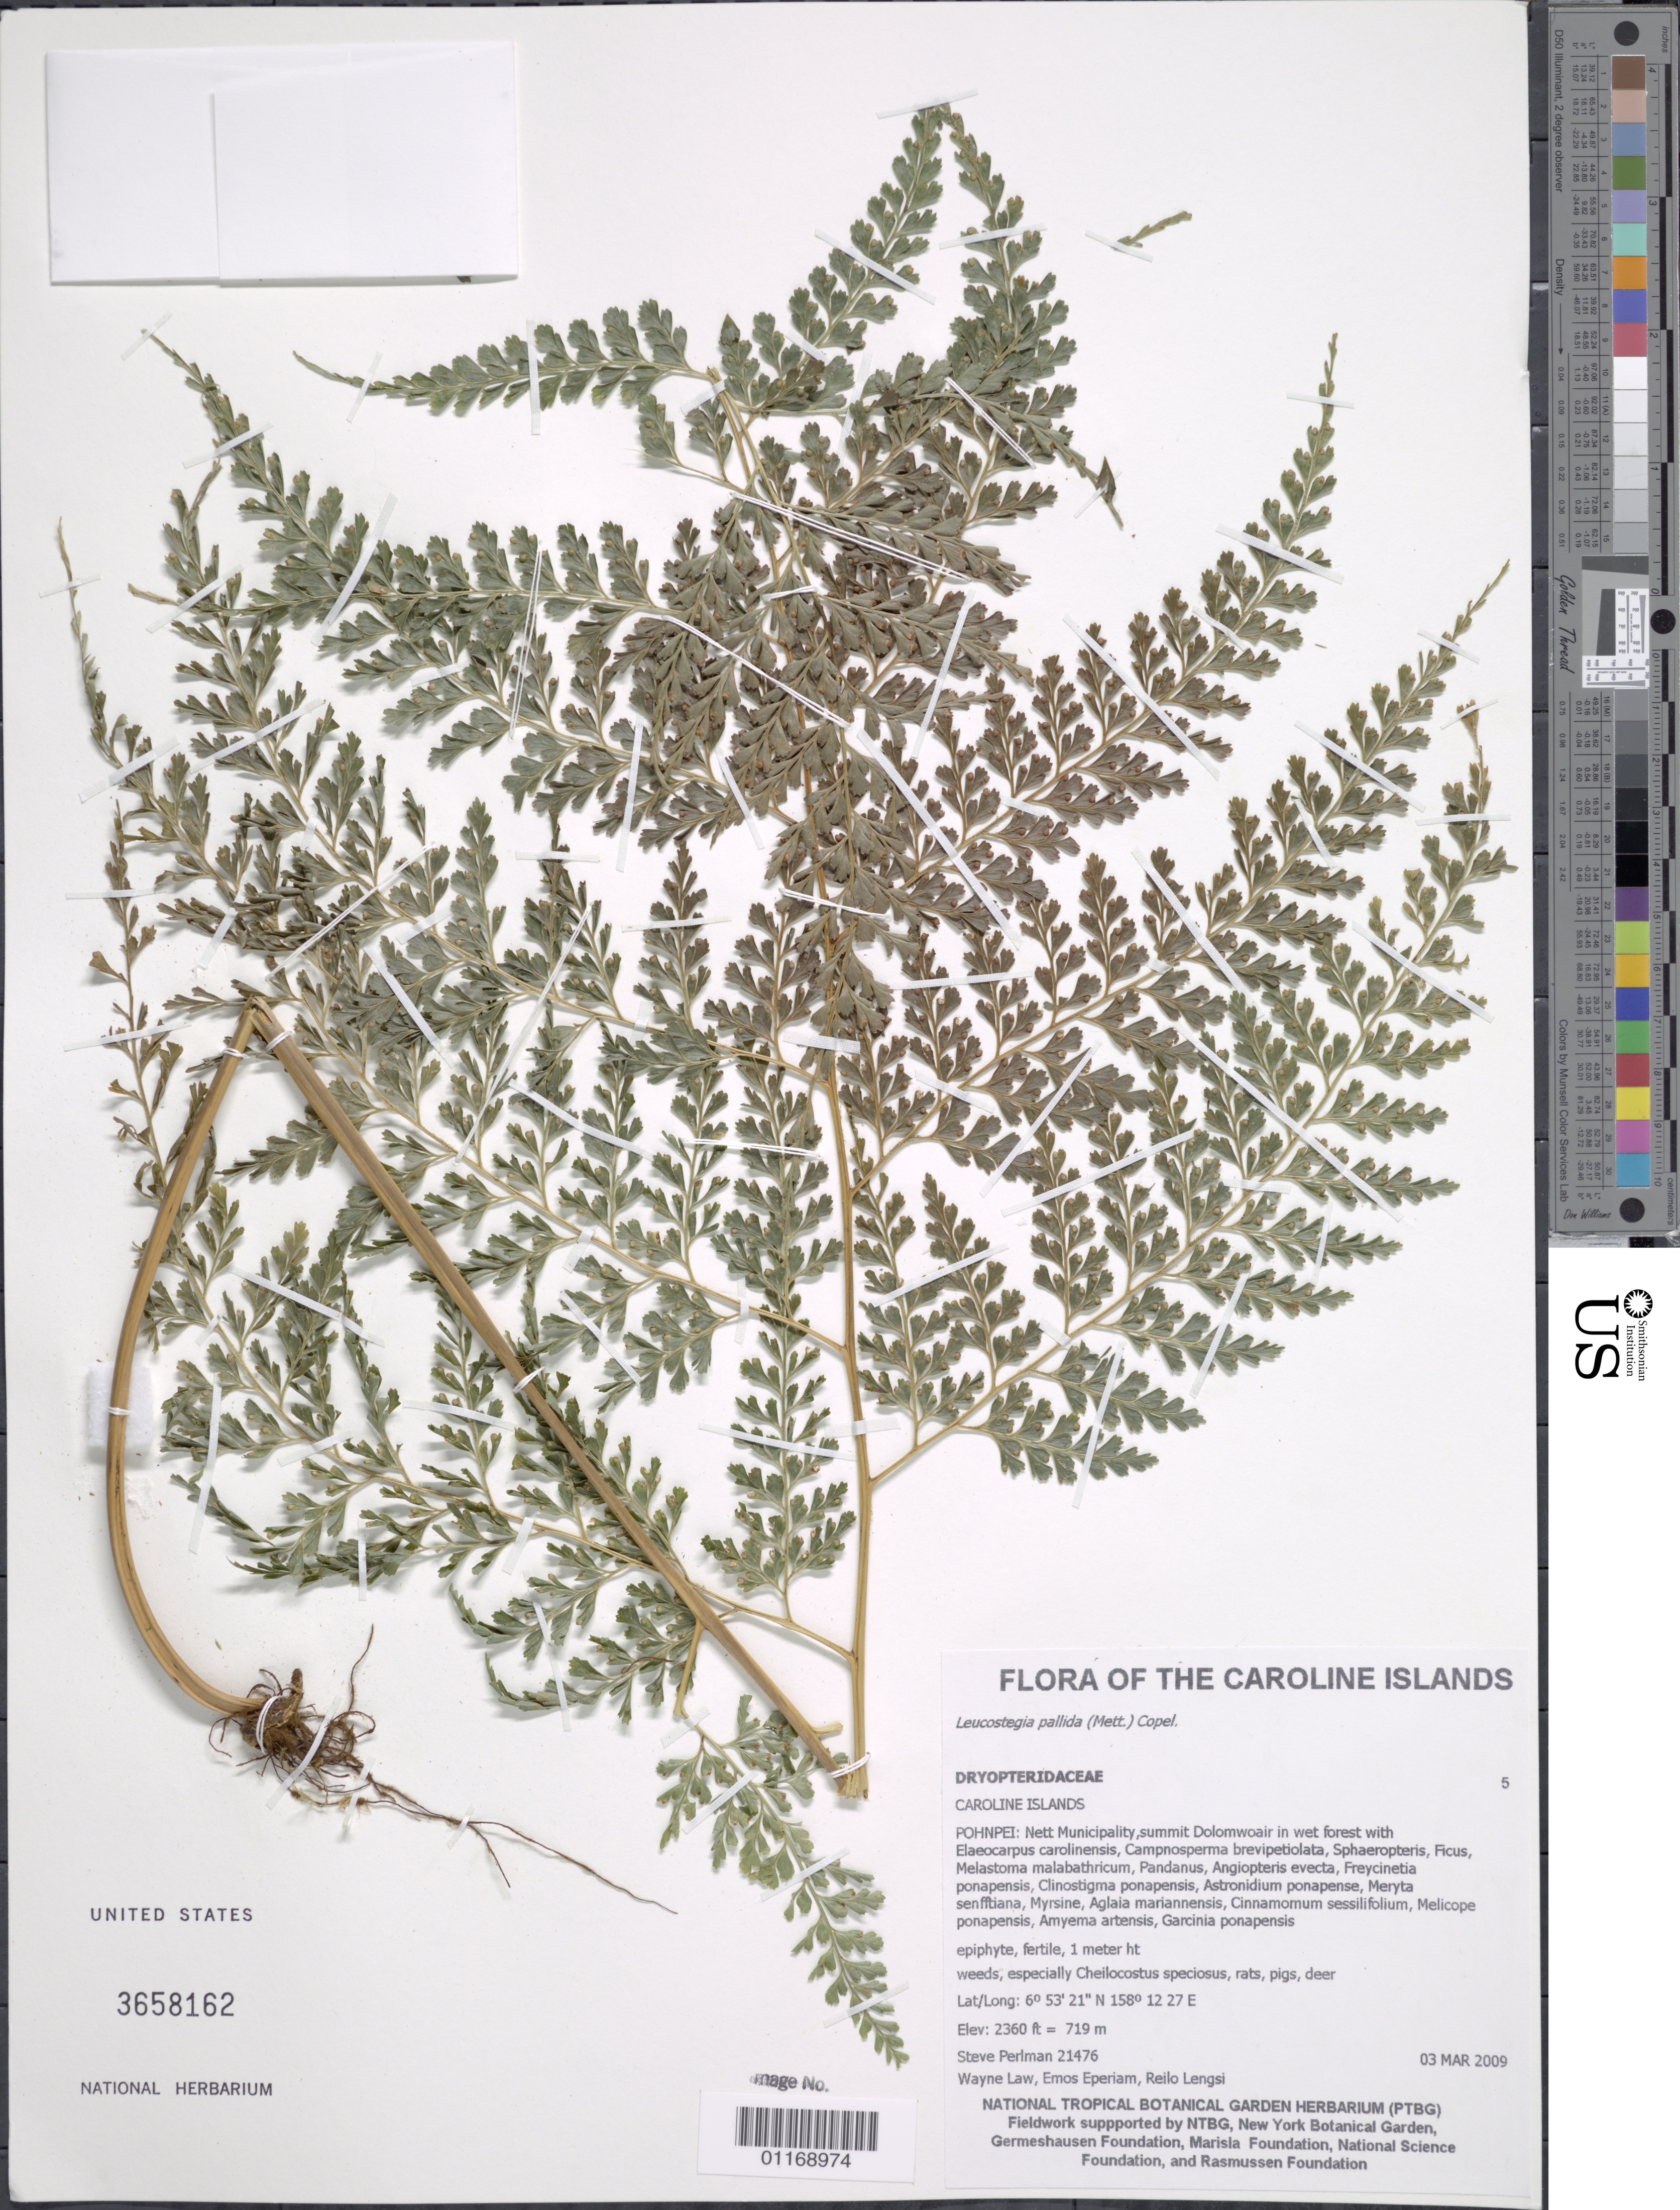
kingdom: Plantae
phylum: Tracheophyta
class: Polypodiopsida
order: Polypodiales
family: Hypodematiaceae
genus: Leucostegia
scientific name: Leucostegia pallida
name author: (Mett. ex Kuhn) Copel.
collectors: S. P. Perlman, P. Eperiam, W. Law & R. Lengsi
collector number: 21476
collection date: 2009-03-03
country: Micronesia, Federated States of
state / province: Pohnpei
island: Pohnpei [Ponape]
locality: Nett Municipality, summit Dolomwoair.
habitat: Wet forest.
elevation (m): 719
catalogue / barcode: US 3658162